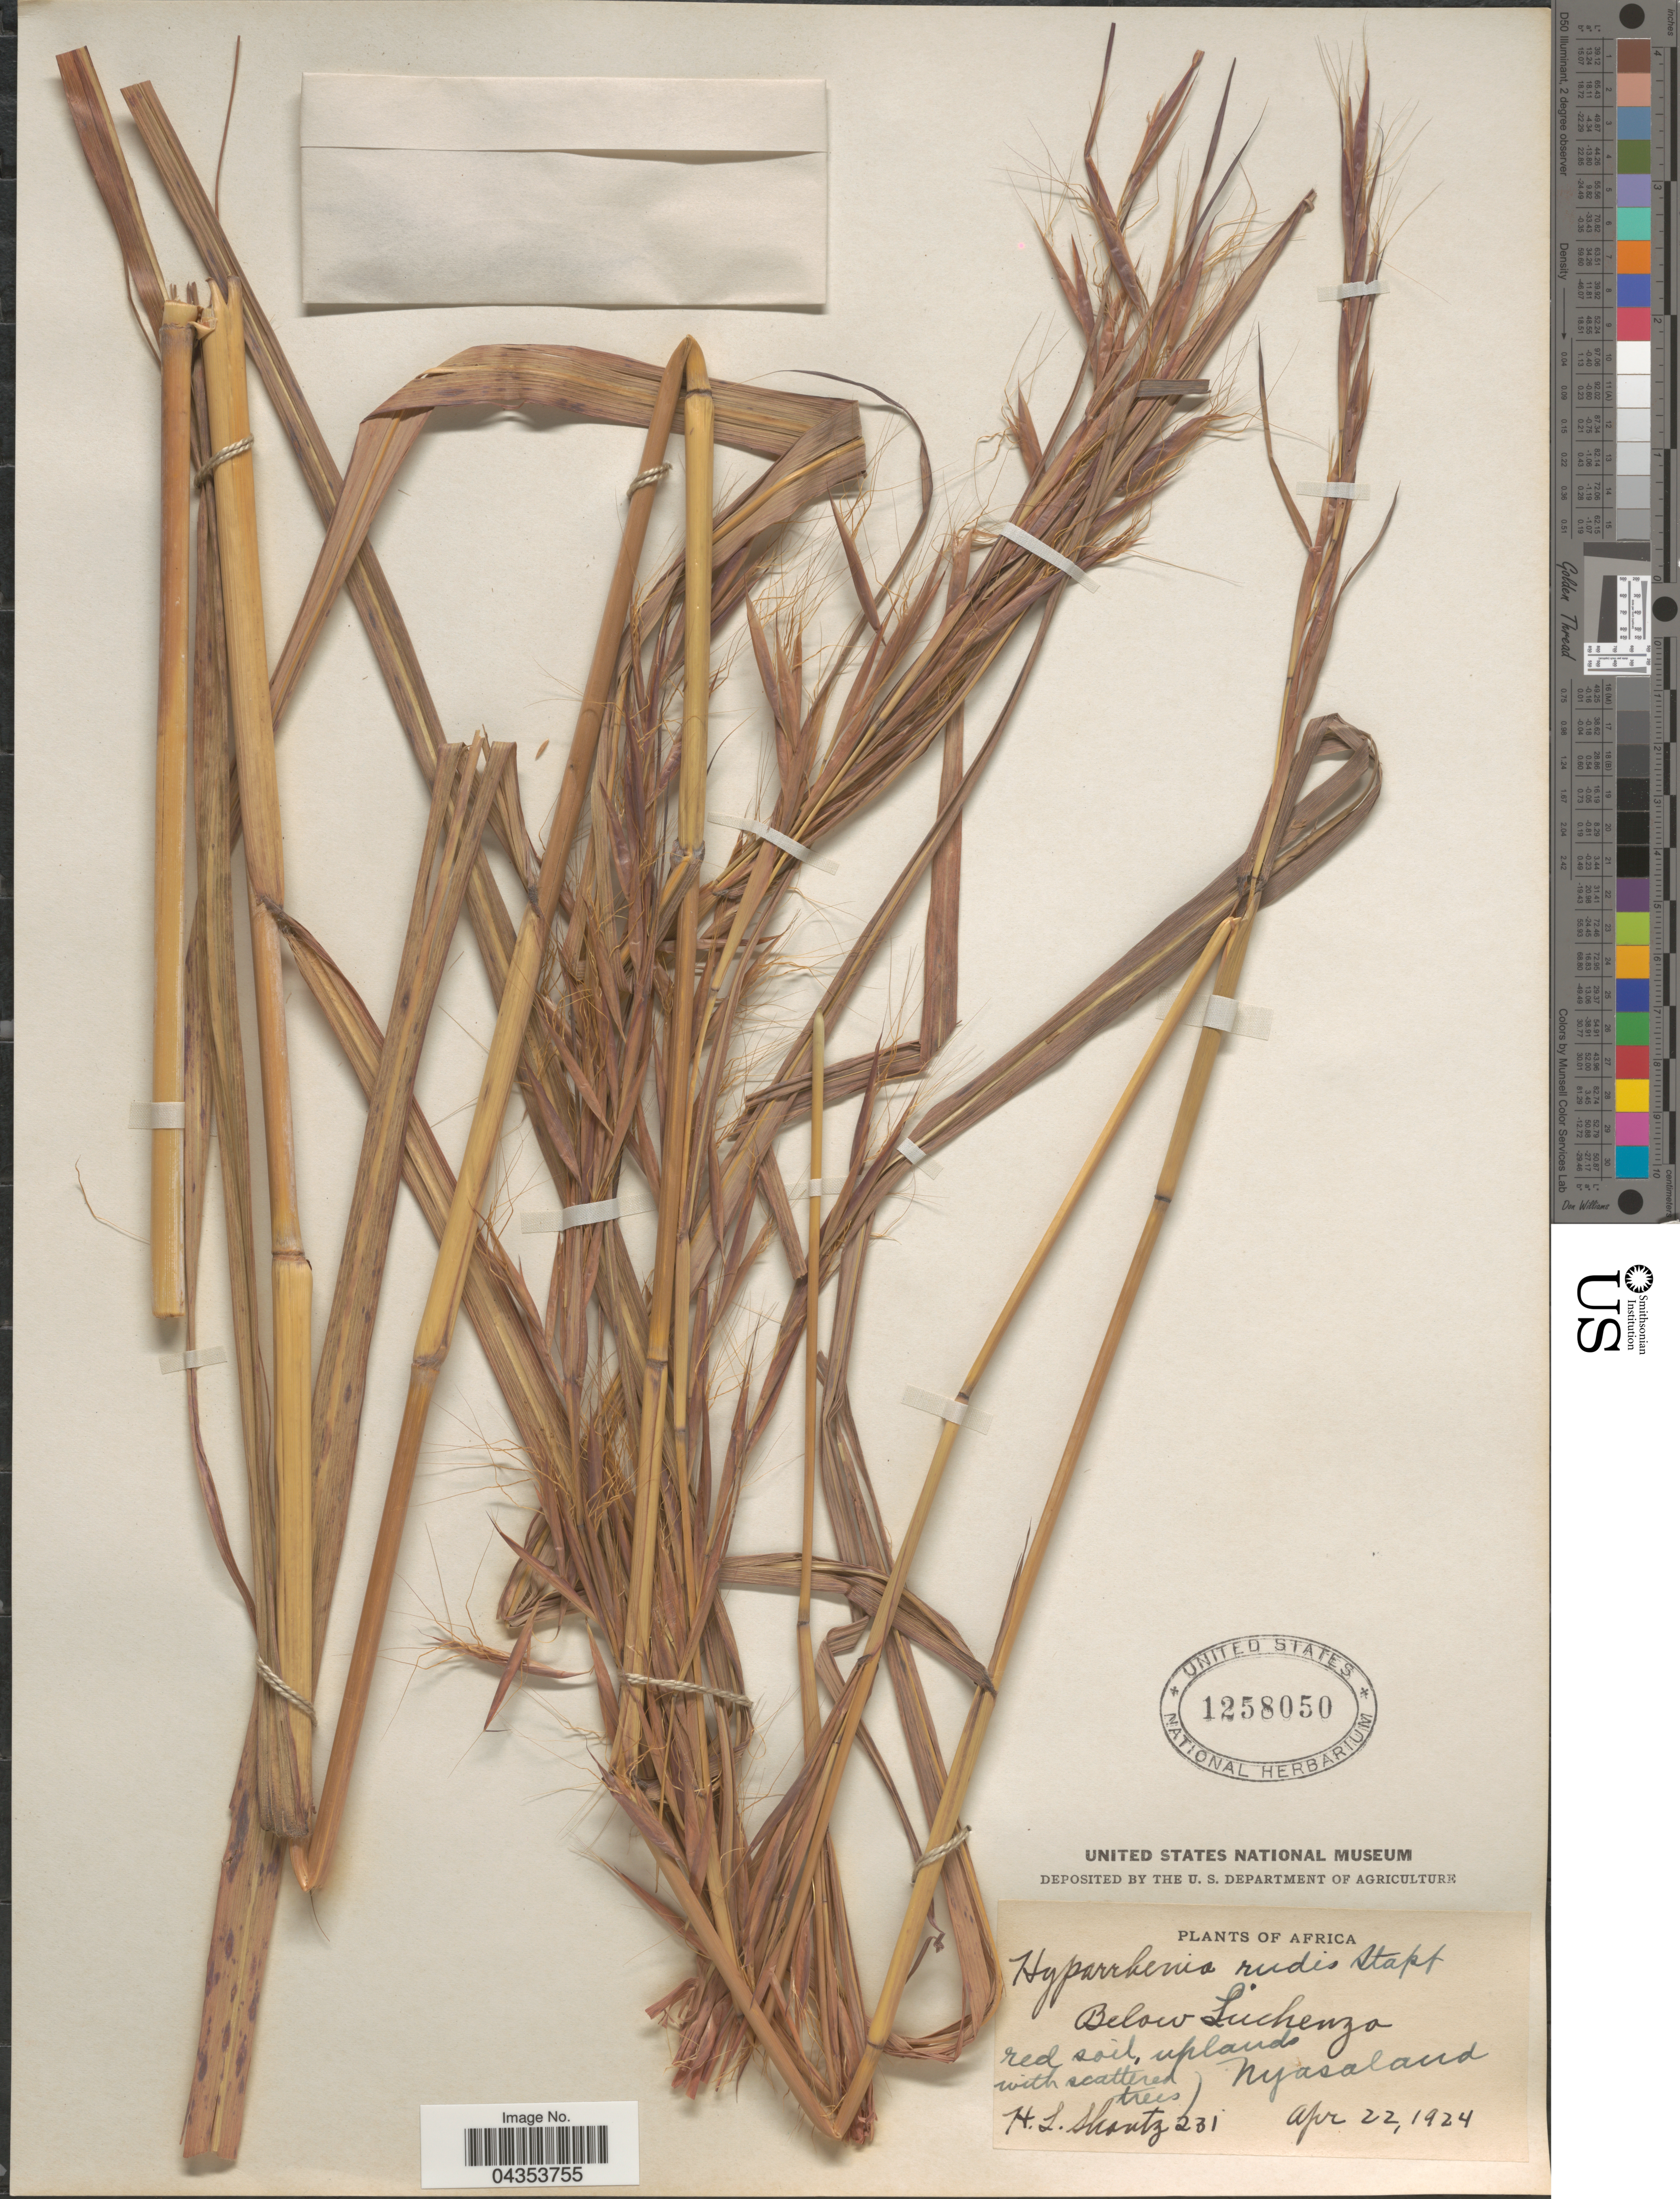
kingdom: Plantae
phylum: Tracheophyta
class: Liliopsida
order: Poales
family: Poaceae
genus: Hyparrhenia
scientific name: Hyparrhenia rudis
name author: Stapf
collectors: H. Shantz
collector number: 231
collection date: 1924-04-22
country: Malawi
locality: Below Luchenza. Nyasaland.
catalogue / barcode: US 1258050